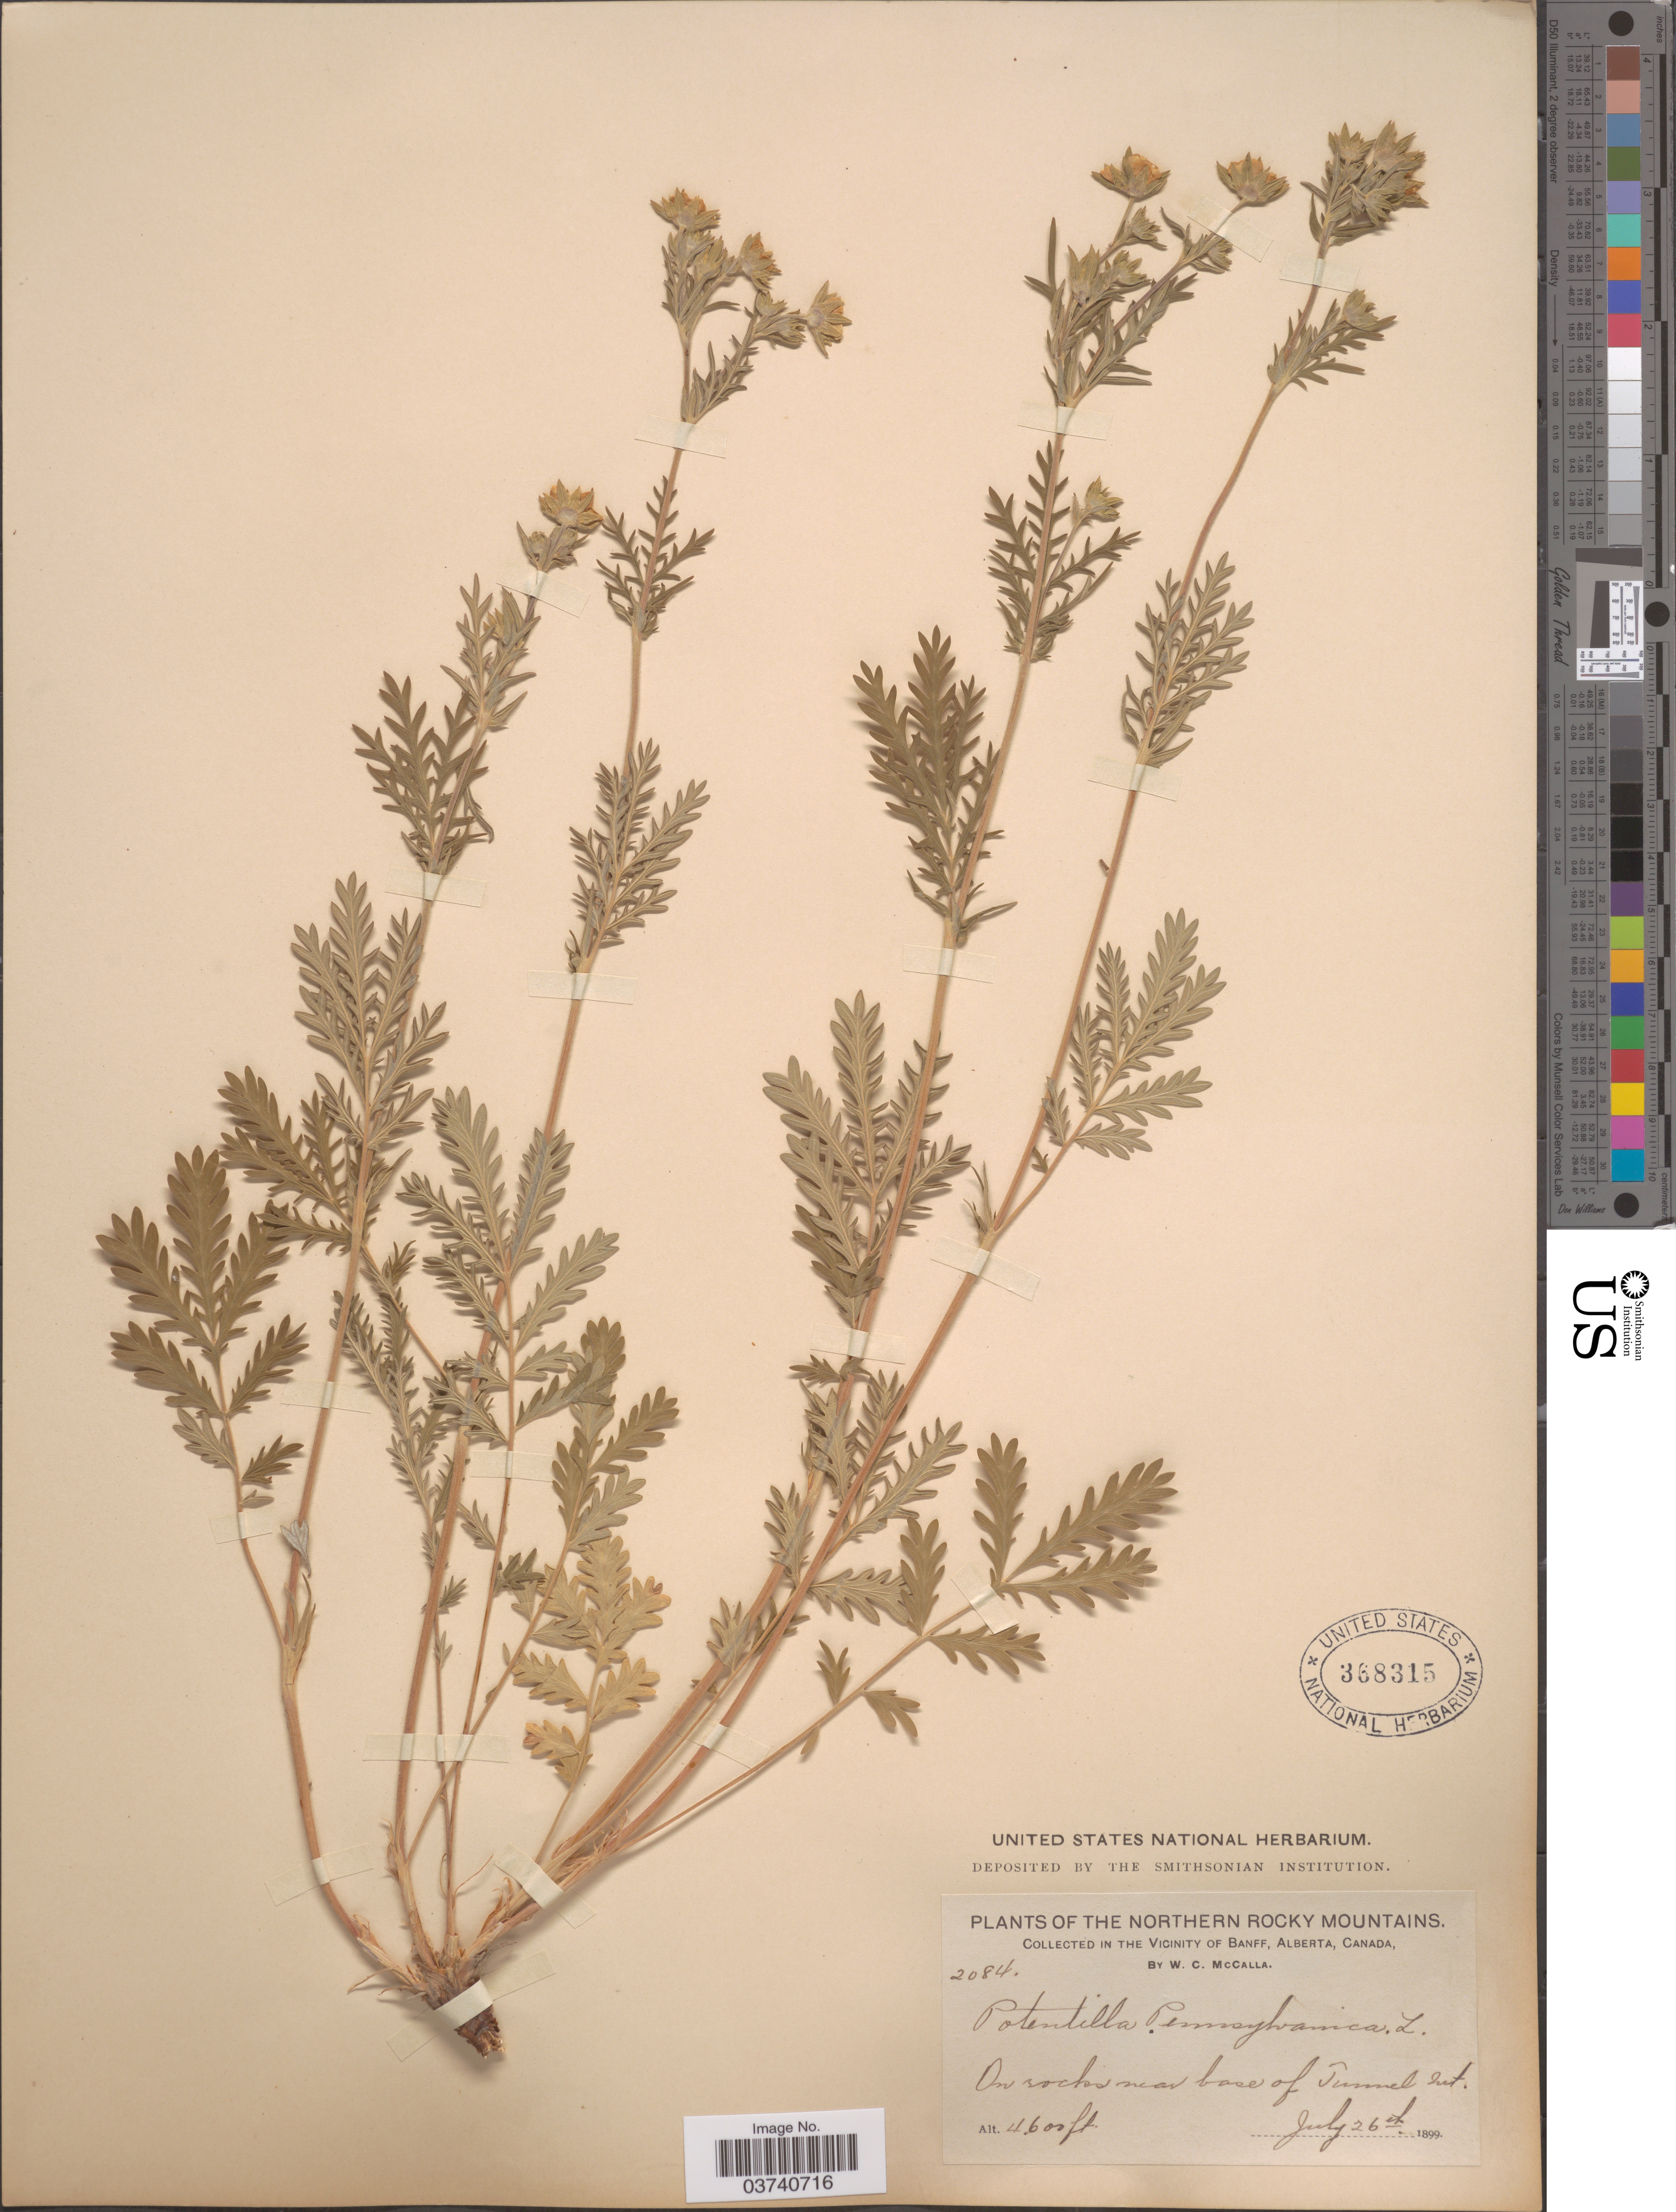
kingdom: Plantae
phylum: Tracheophyta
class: Magnoliopsida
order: Rosales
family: Rosaceae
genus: Potentilla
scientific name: Potentilla pensylvanica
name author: L.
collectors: W. McCalla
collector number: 2084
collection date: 1899-07-26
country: Canada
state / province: Alberta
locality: The Northern Rocky Mountains. In the Vicinity of Banff. Near base of Tunnel Mt.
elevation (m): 1402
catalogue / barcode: US 368315